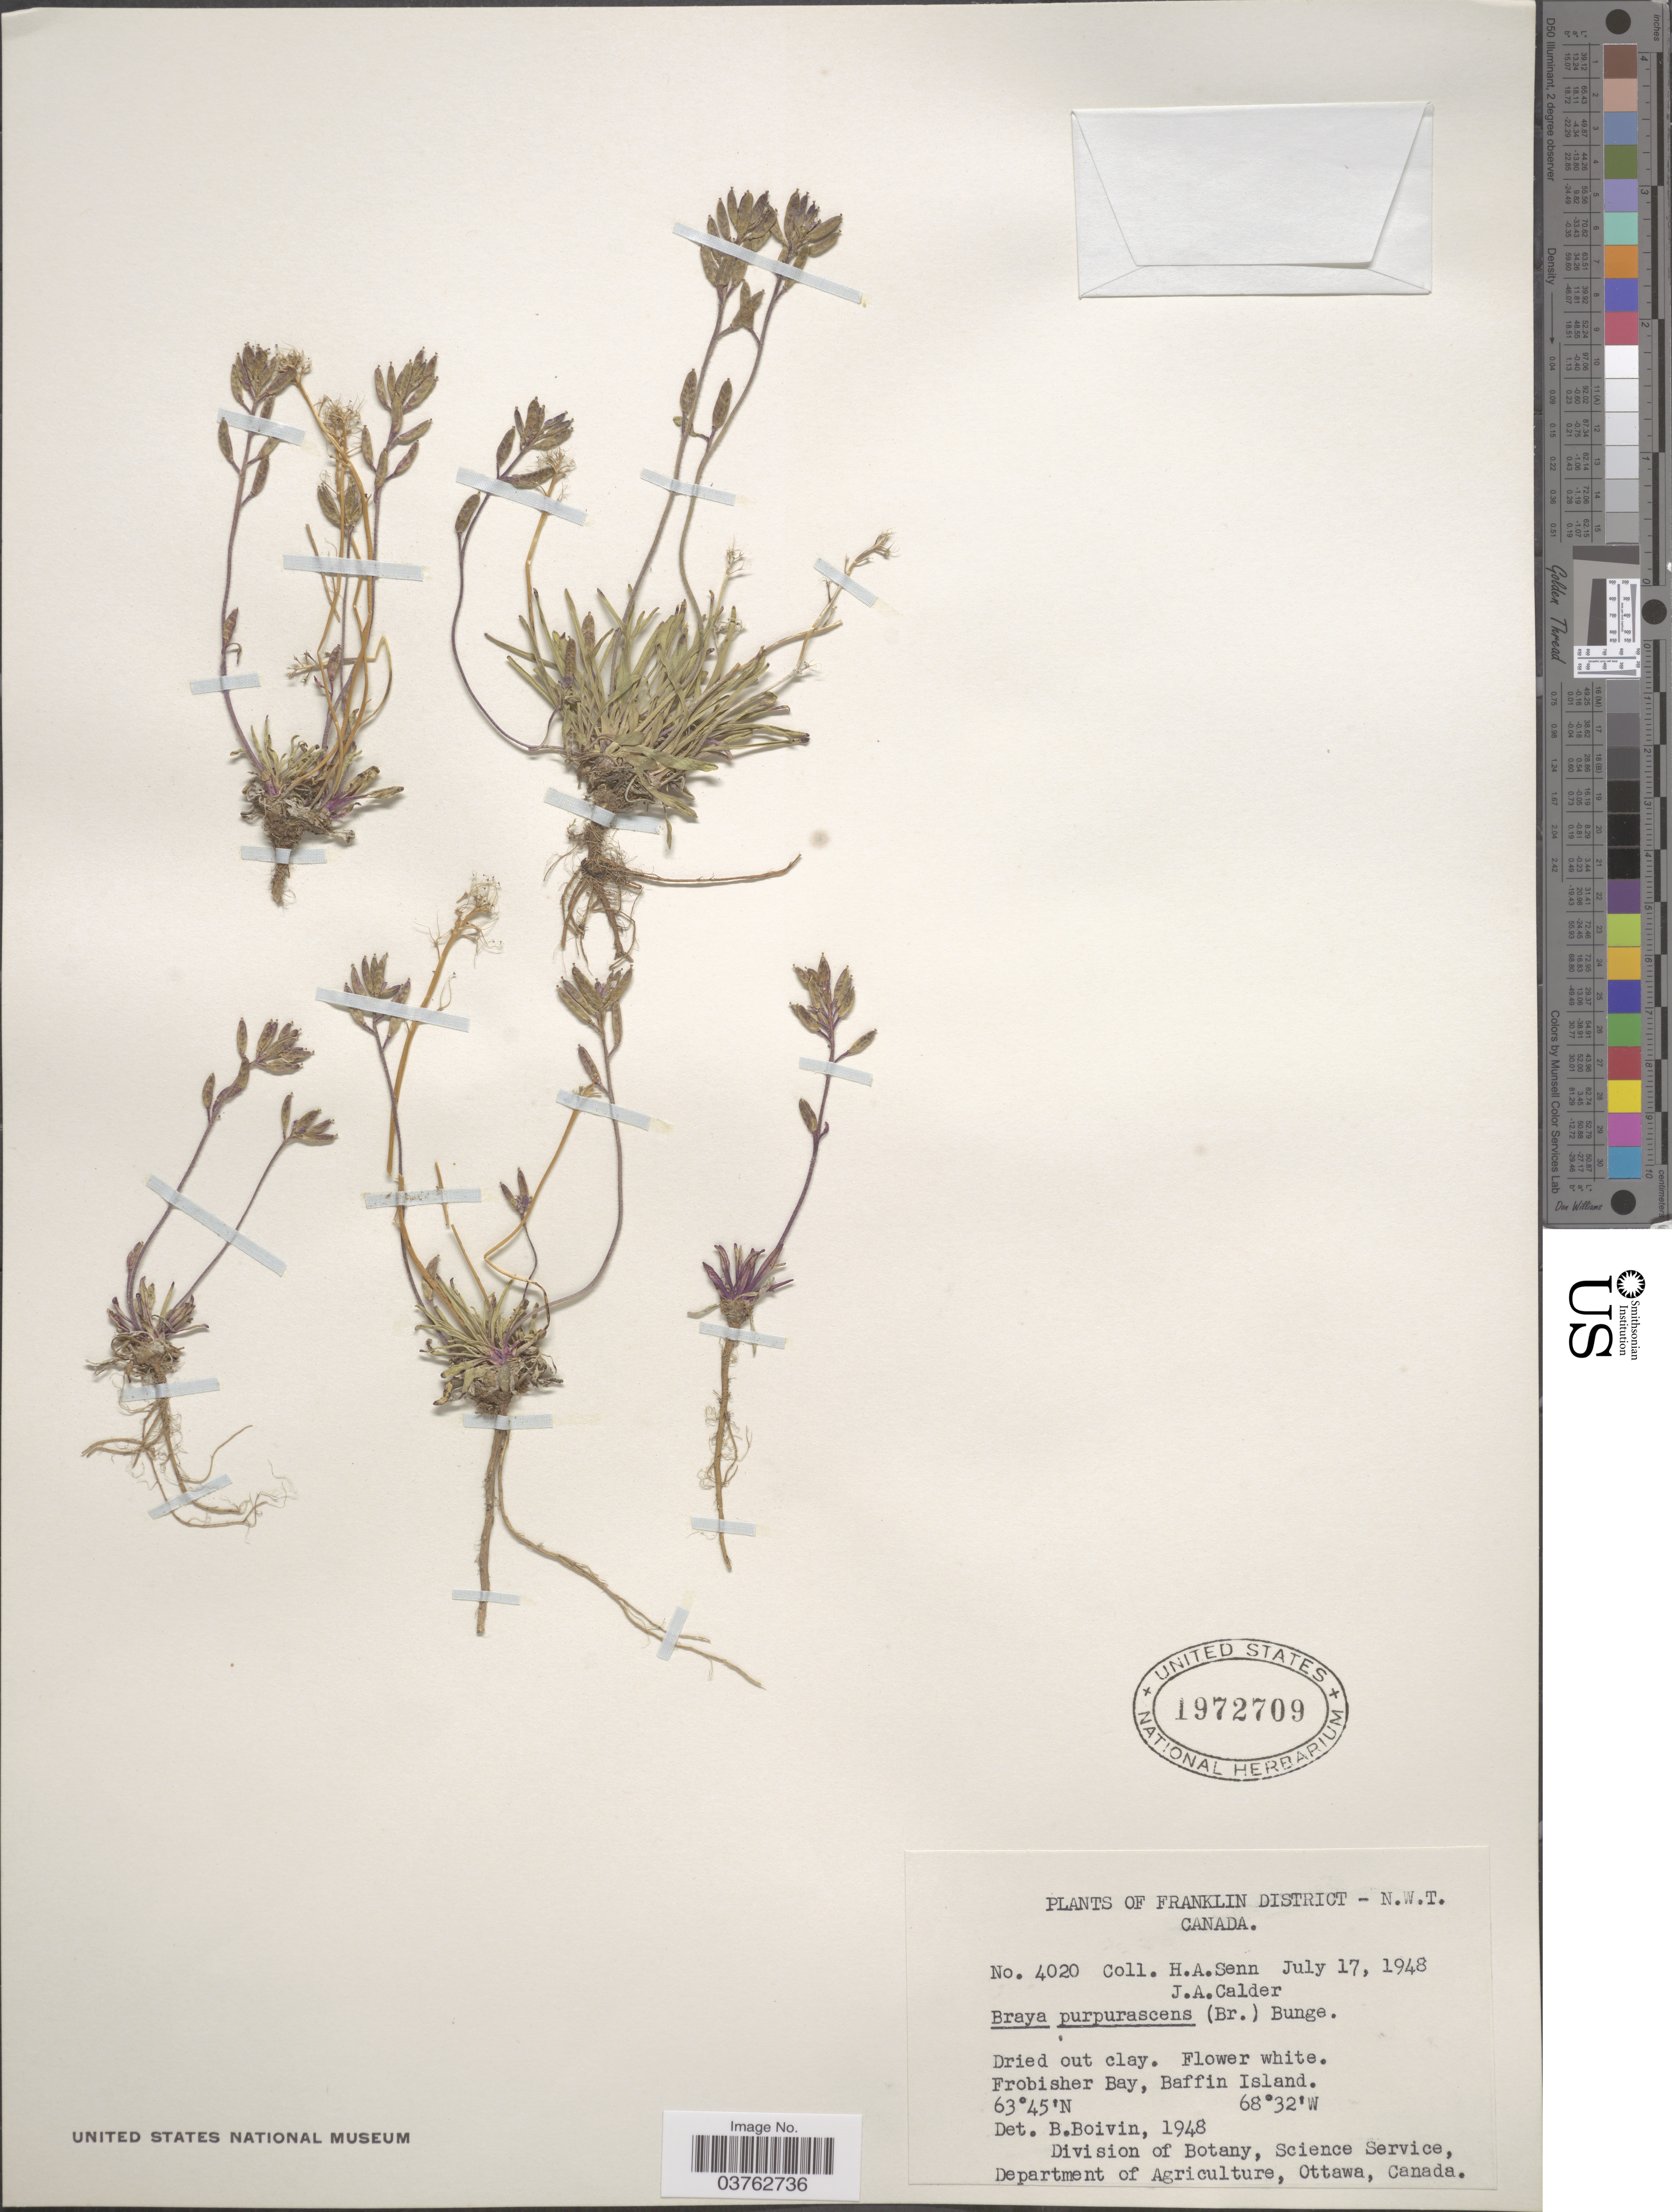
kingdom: Plantae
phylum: Tracheophyta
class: Magnoliopsida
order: Brassicales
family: Brassicaceae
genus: Braya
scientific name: Braya purpurascens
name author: (R. Br.) Bunge ex Ledeb.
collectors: H. Senn & J. A. Calder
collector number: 4020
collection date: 1948-07-17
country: Canada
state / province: Northwest Territories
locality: Franklin District. Frobisher Bay, Baffin Island.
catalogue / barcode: US 1972709